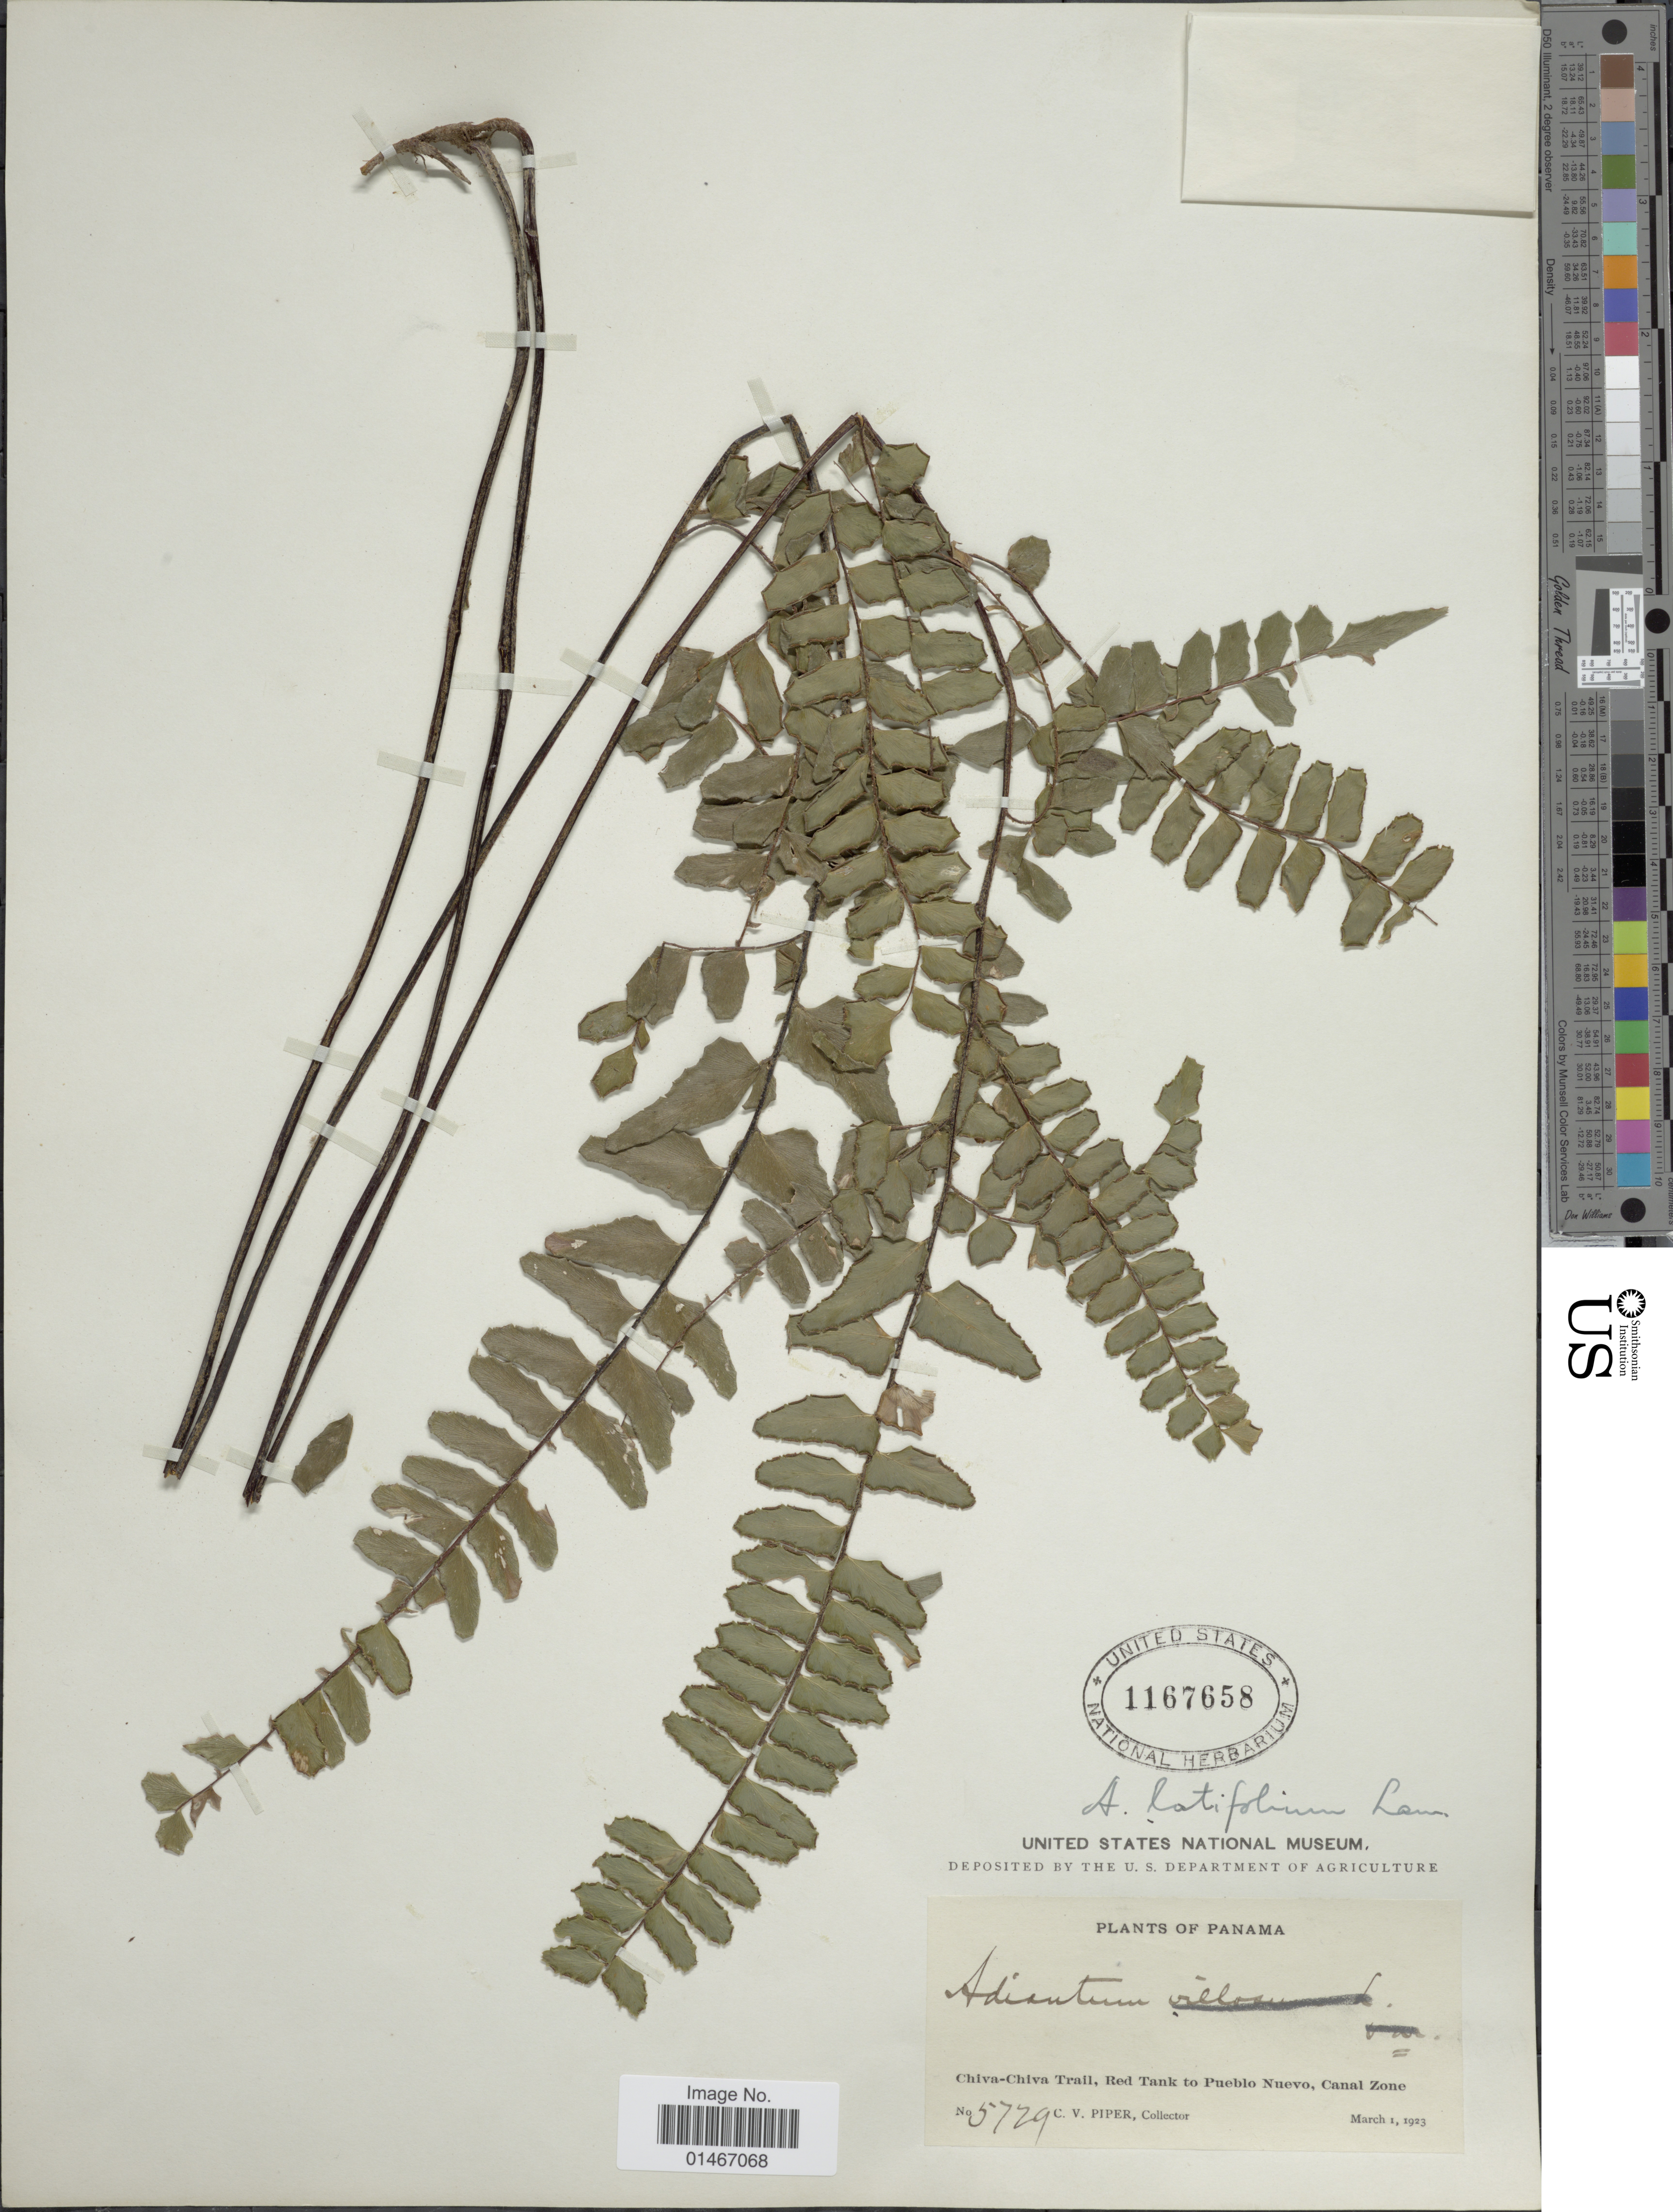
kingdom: Plantae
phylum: Tracheophyta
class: Polypodiopsida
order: Polypodiales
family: Pteridaceae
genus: Adiantum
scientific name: Adiantum latifolium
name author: Lam.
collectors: C. V. Piper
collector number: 5729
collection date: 1923-03-01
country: Panama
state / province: Panamá / Panamá Oeste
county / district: Canal Zone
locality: Chiva-Chiva Trail, Red Tank to Pueblo Nuevo.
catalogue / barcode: US 1167658